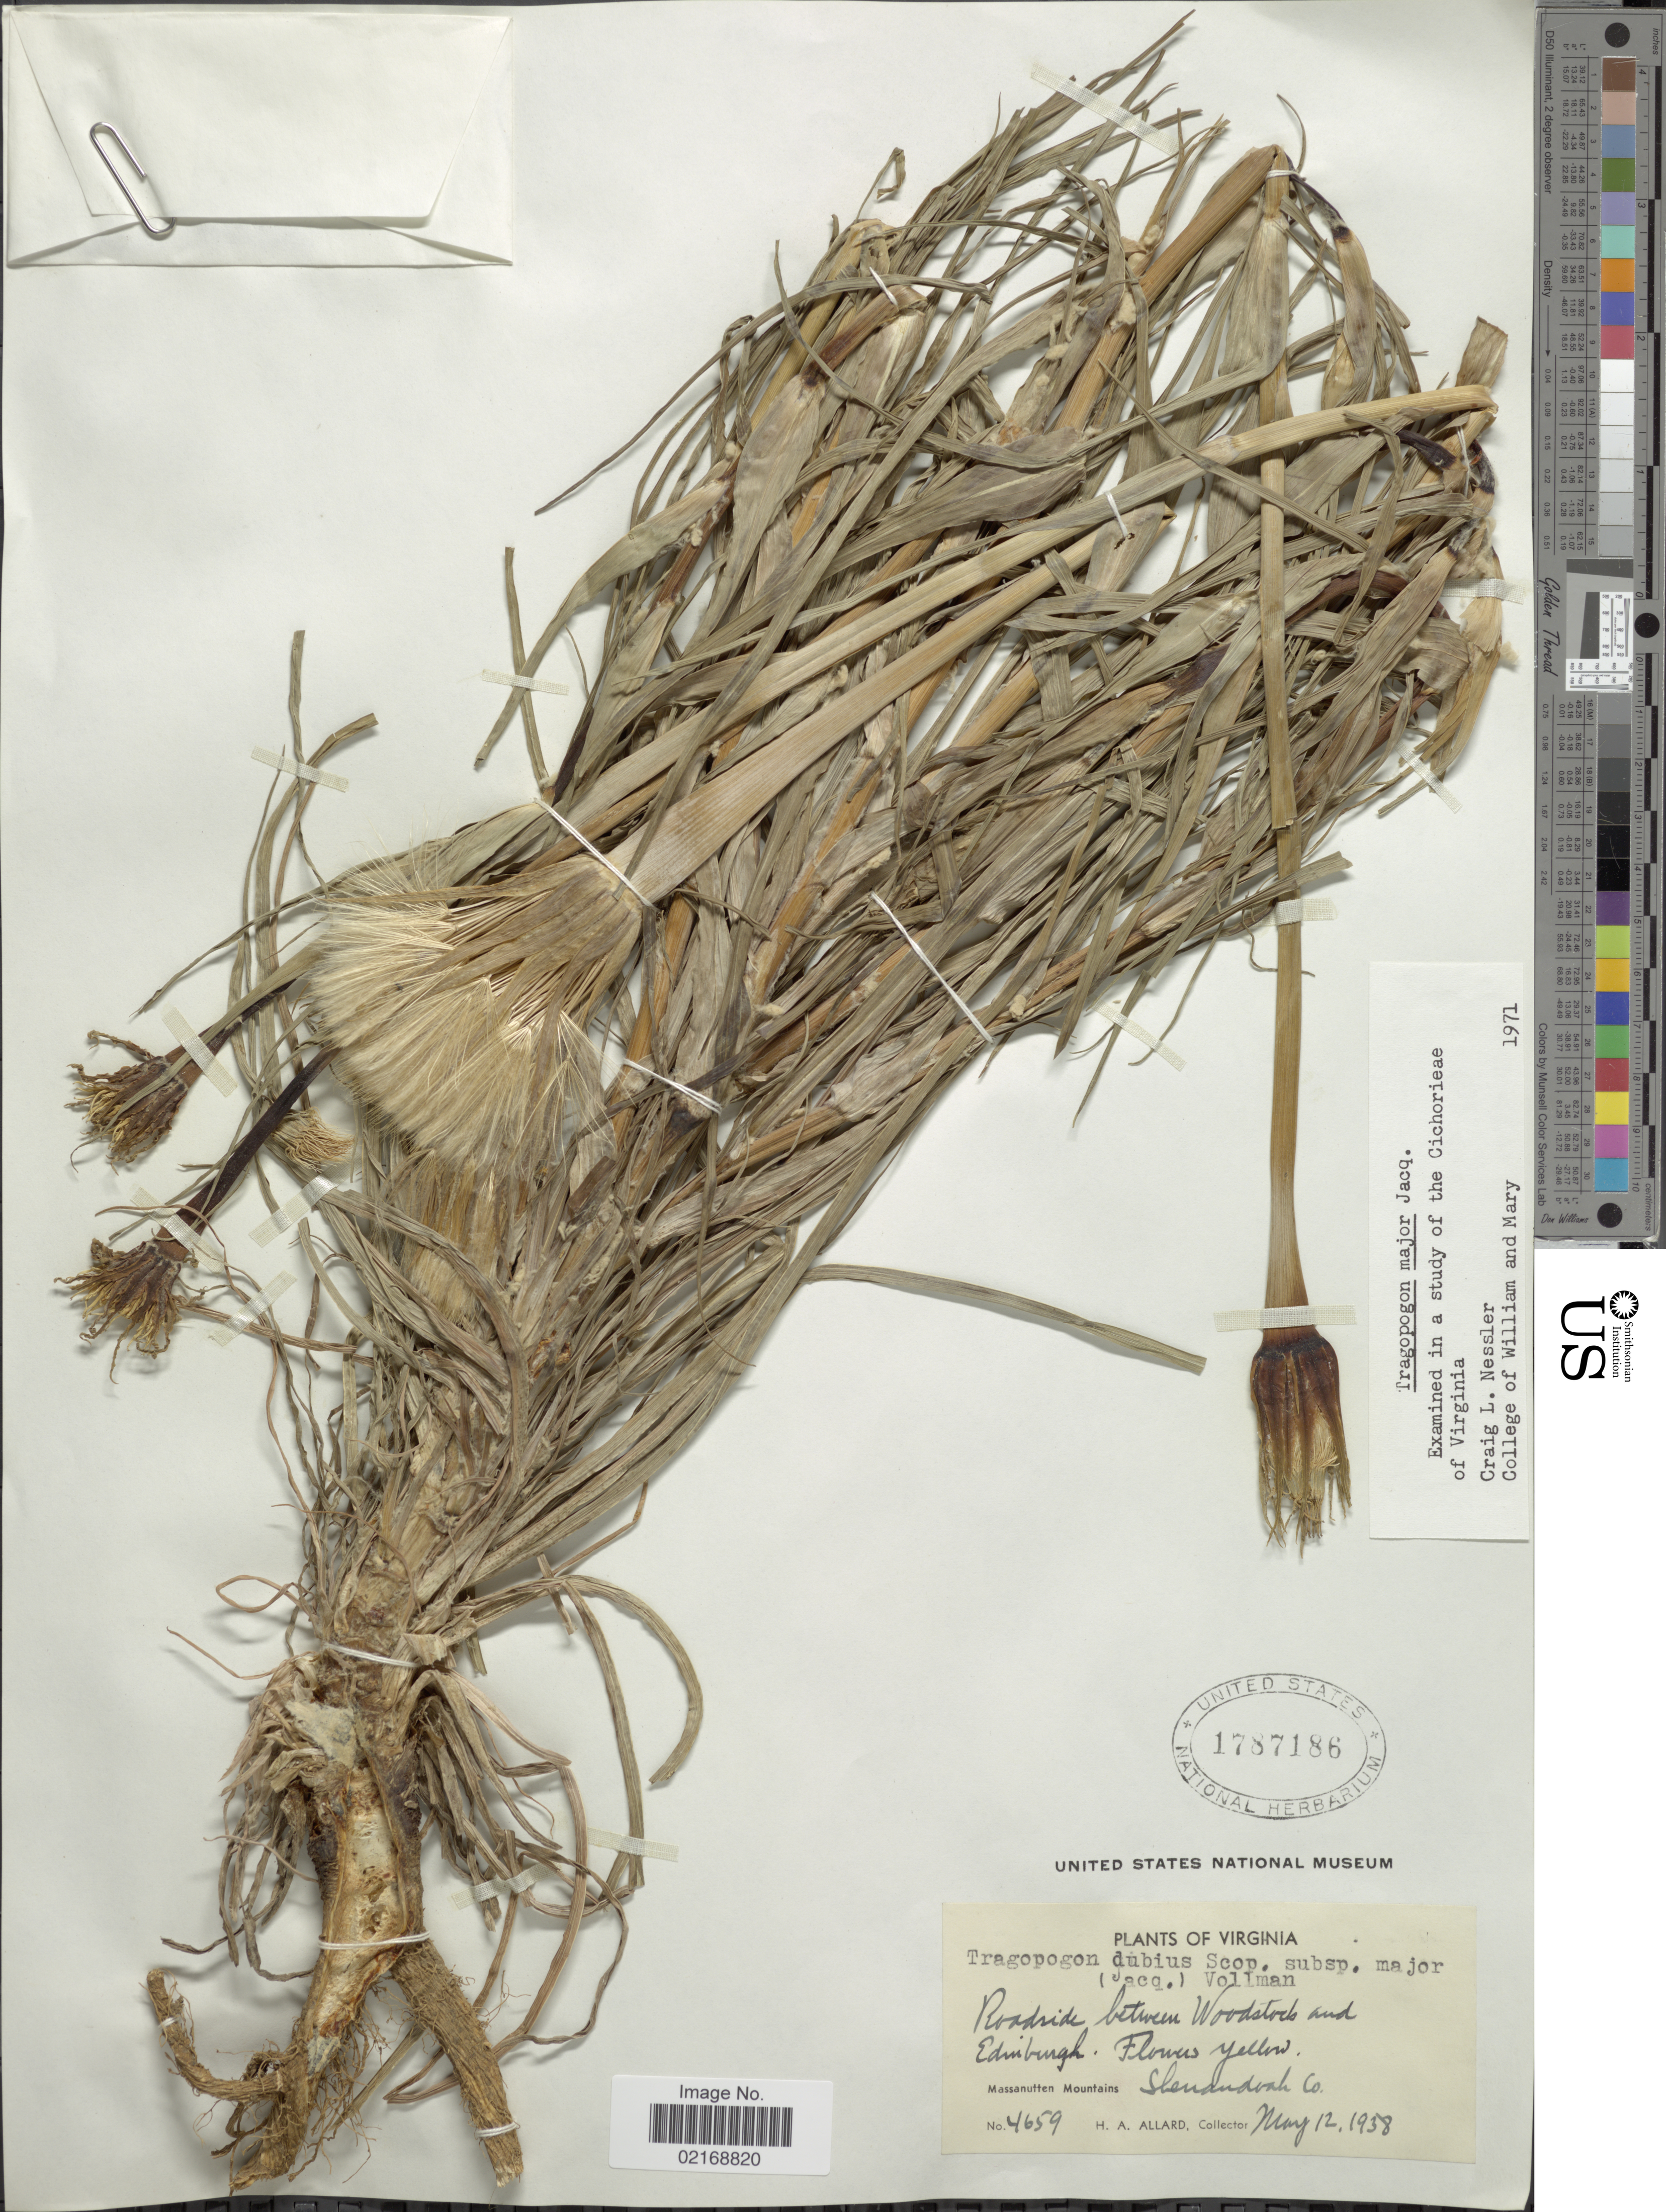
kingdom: Plantae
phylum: Tracheophyta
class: Magnoliopsida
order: Asterales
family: Asteraceae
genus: Tragopogon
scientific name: Tragopogon dubius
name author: Scop.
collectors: H. A. Allard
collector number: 4659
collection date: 1938-05-12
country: United States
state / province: Virginia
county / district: Shenandoah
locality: Roadside between Woodstock and Edinburgh. Massanutten Mountains. Shenandoah Co.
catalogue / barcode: US 1787186